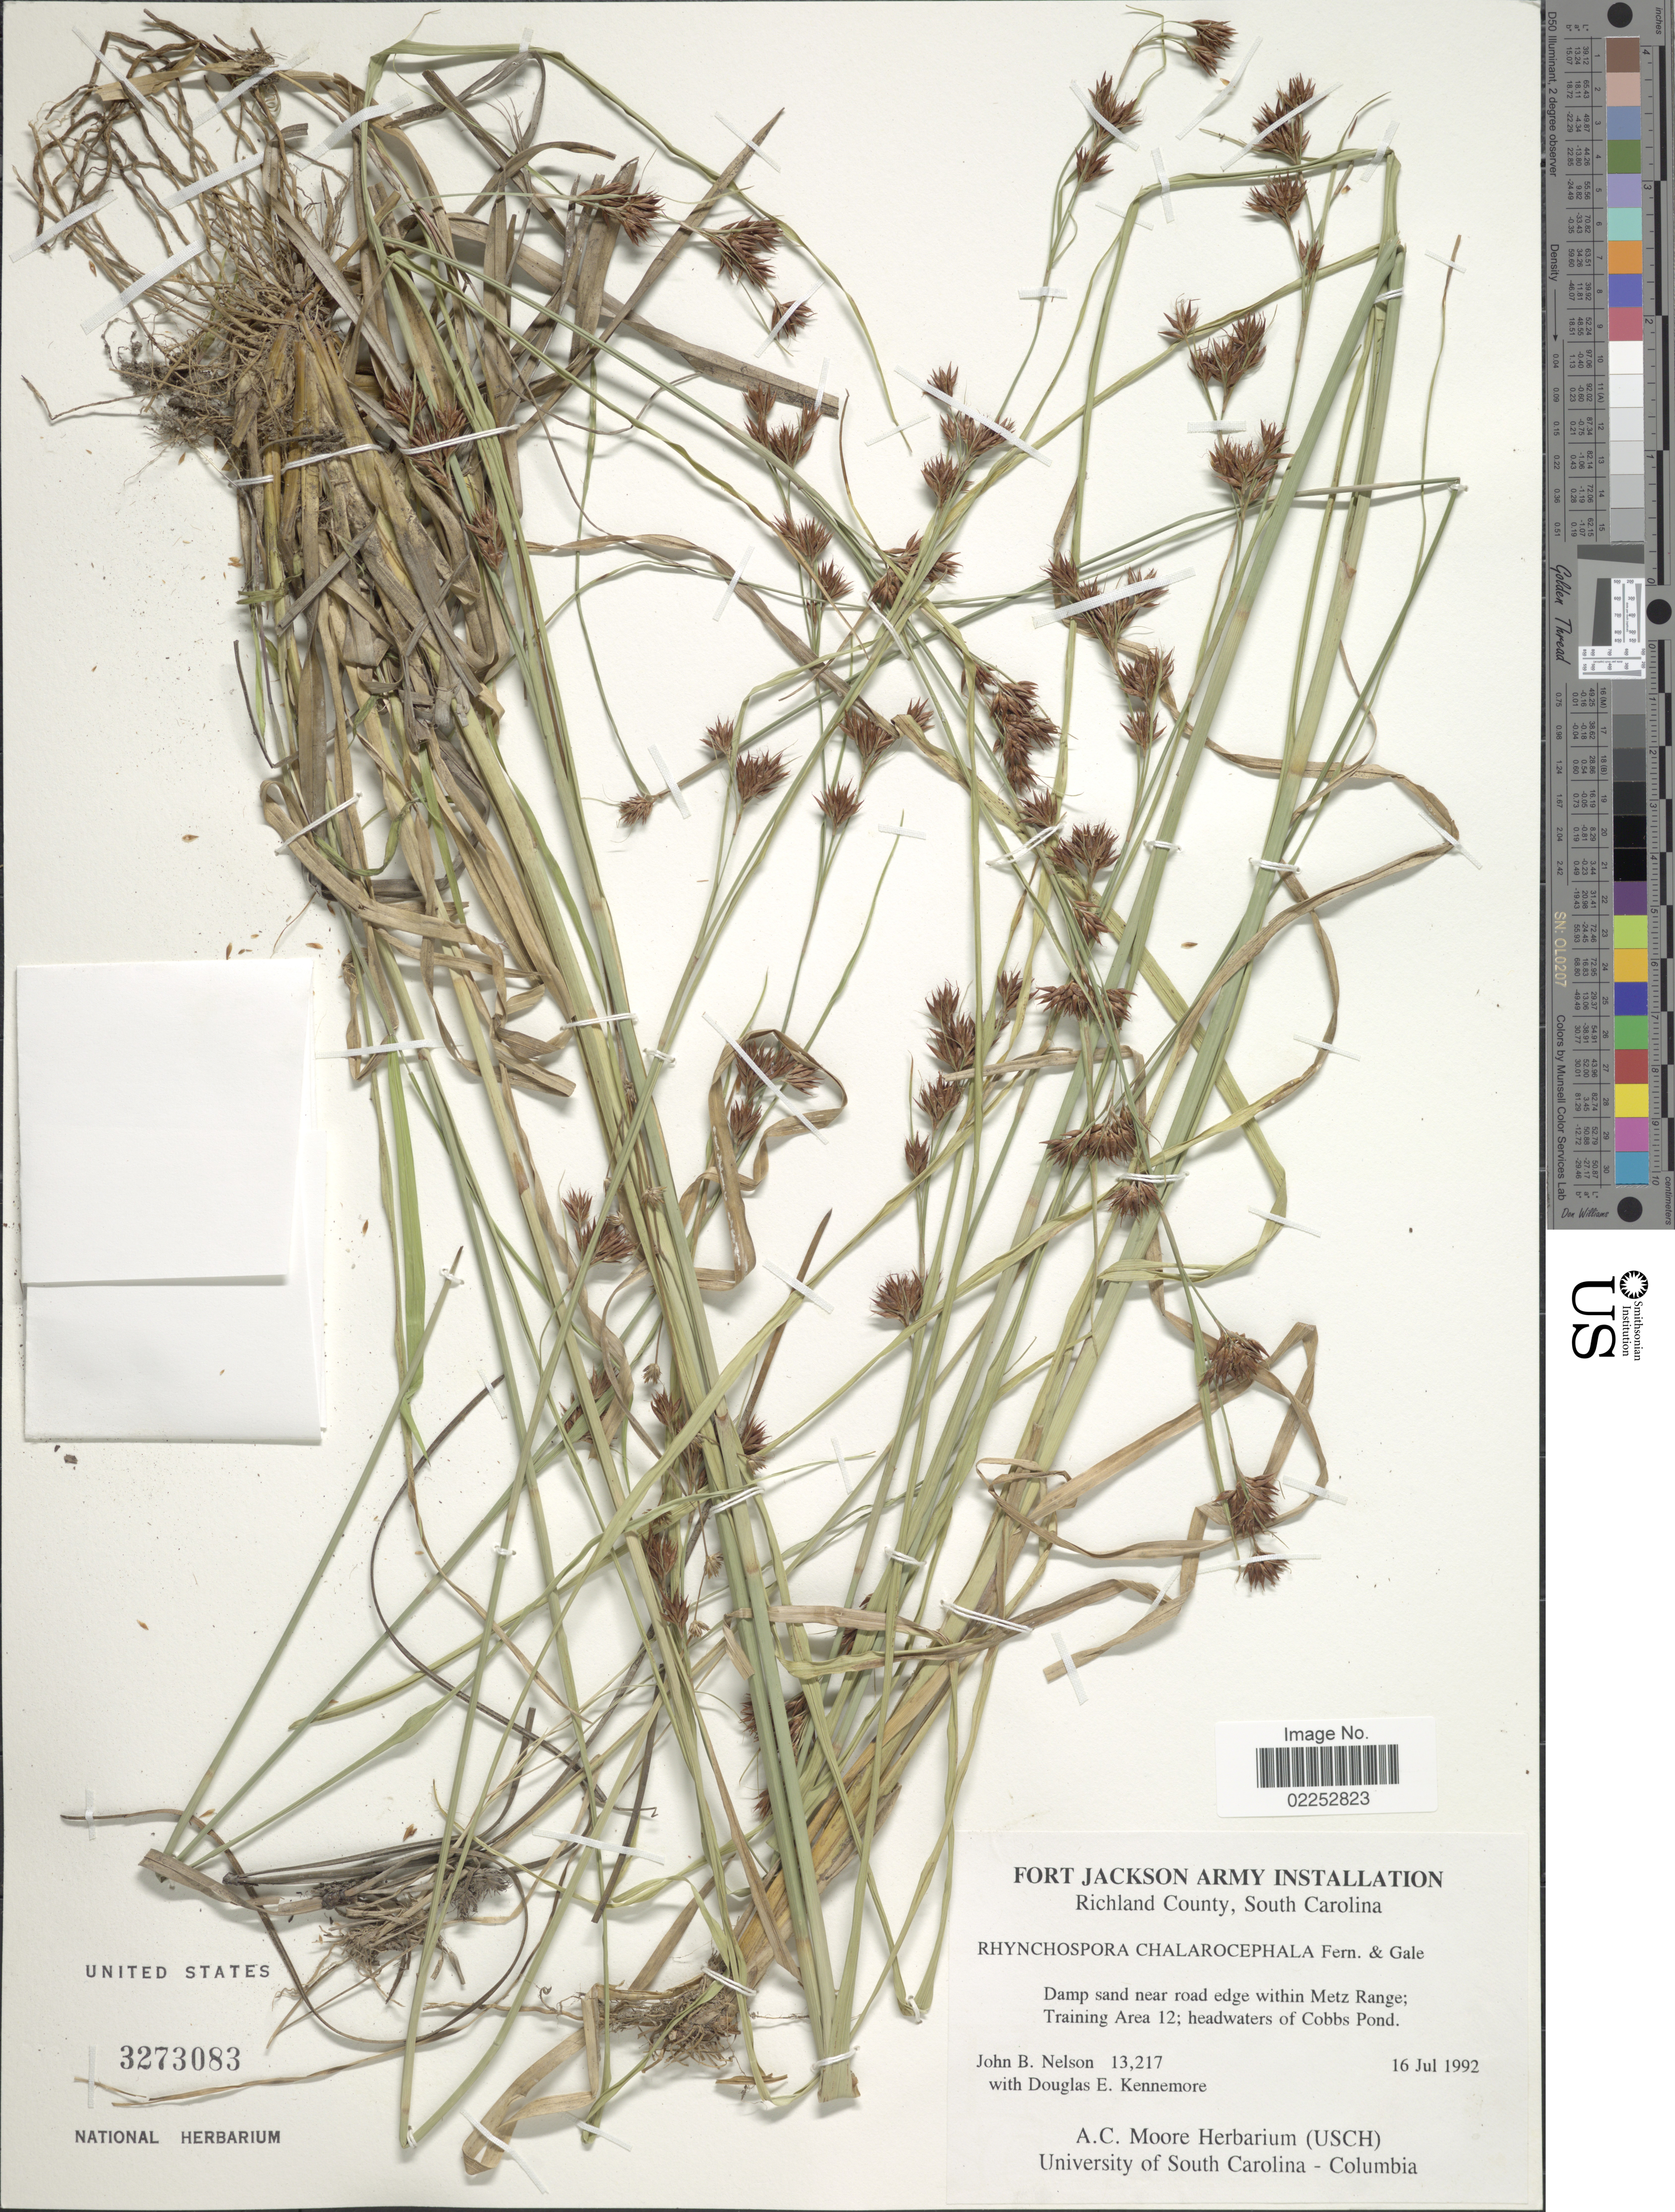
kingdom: Plantae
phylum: Tracheophyta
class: Liliopsida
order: Poales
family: Cyperaceae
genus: Rhynchospora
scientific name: Rhynchospora glomerata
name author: (L.) Vahl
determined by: Naczi, R. F. C.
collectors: J. B. Nelson & D. Kennemore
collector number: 13217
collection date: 1992-07-16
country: United States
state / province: South Carolina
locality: Fort Jackson Army Installation. Richland County. within Metz Range; Training Area 12; headwaters of Cobbs Pond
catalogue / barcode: US 3273083